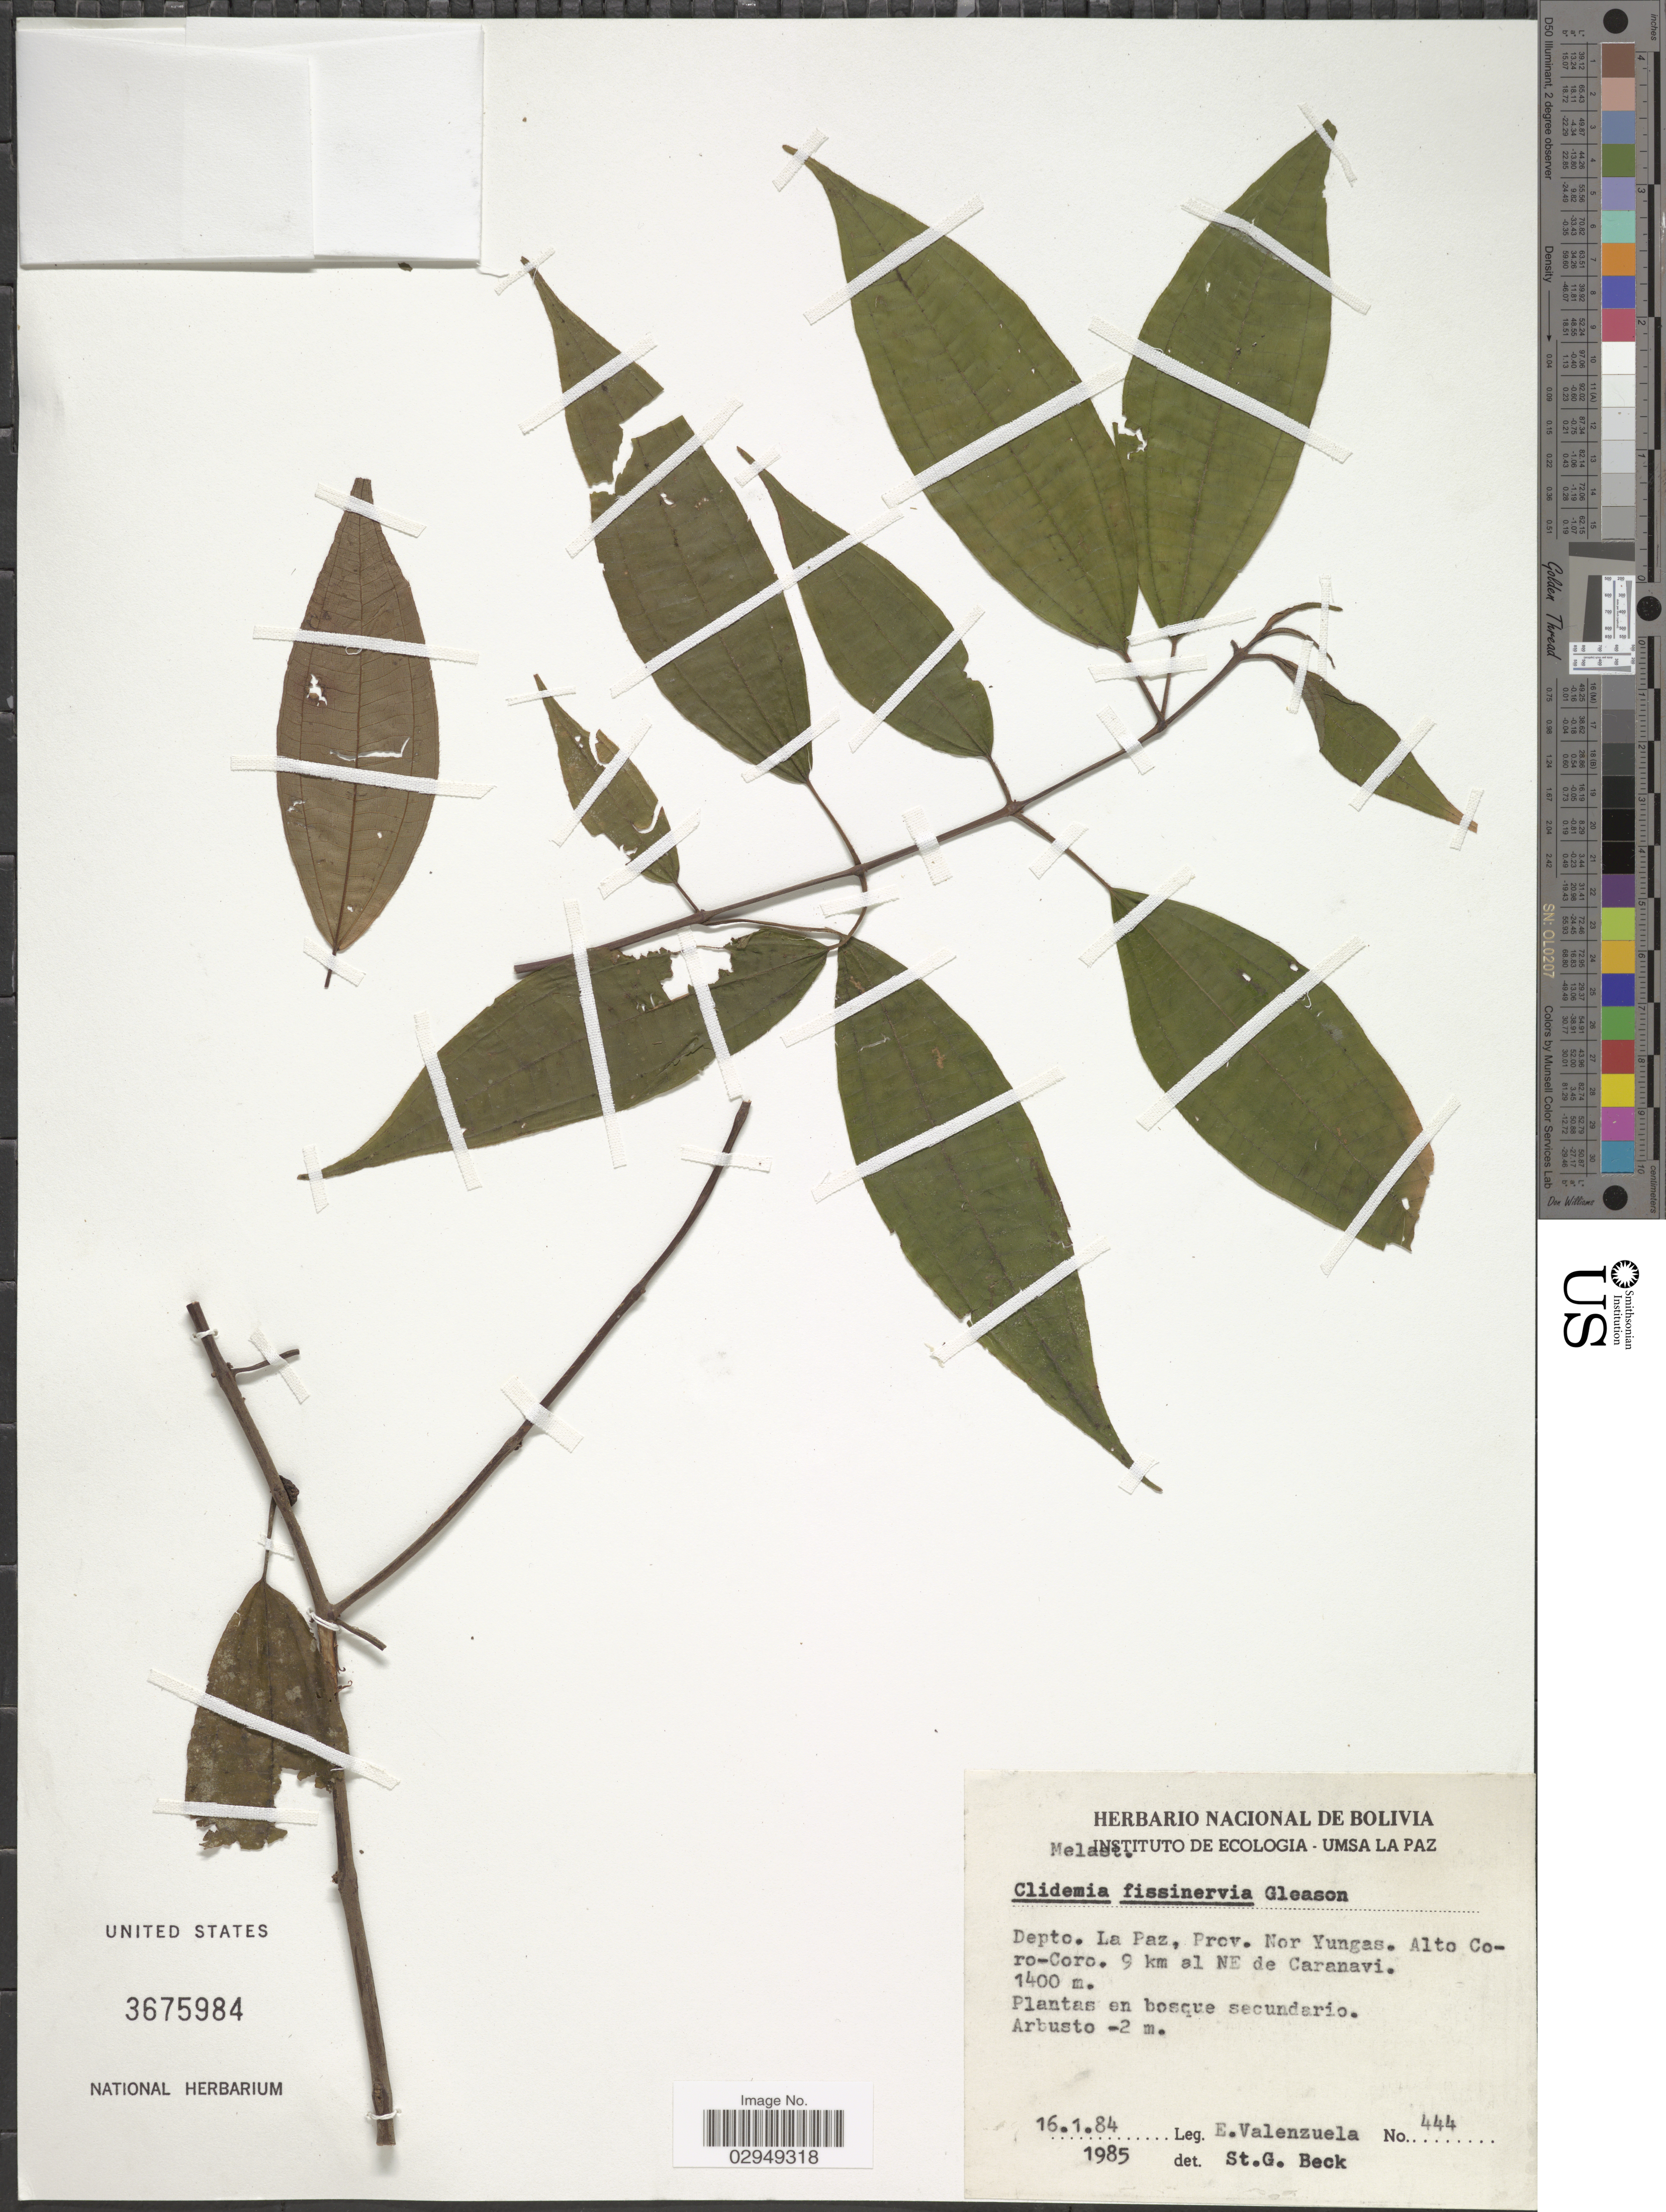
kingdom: Plantae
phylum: Tracheophyta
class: Magnoliopsida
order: Myrtales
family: Melastomataceae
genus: Clidemia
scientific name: Clidemia fissinervia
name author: Gleason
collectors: E. Valenzuela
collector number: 444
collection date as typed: Transcribed d/m/y: 16/1/84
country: Bolivia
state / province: La Paz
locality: Depto. La Paz, Prov. Nor Yungas. Alto Coro-Coro. 9 km al NE de Caranavi.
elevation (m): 1400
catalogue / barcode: US 3675984